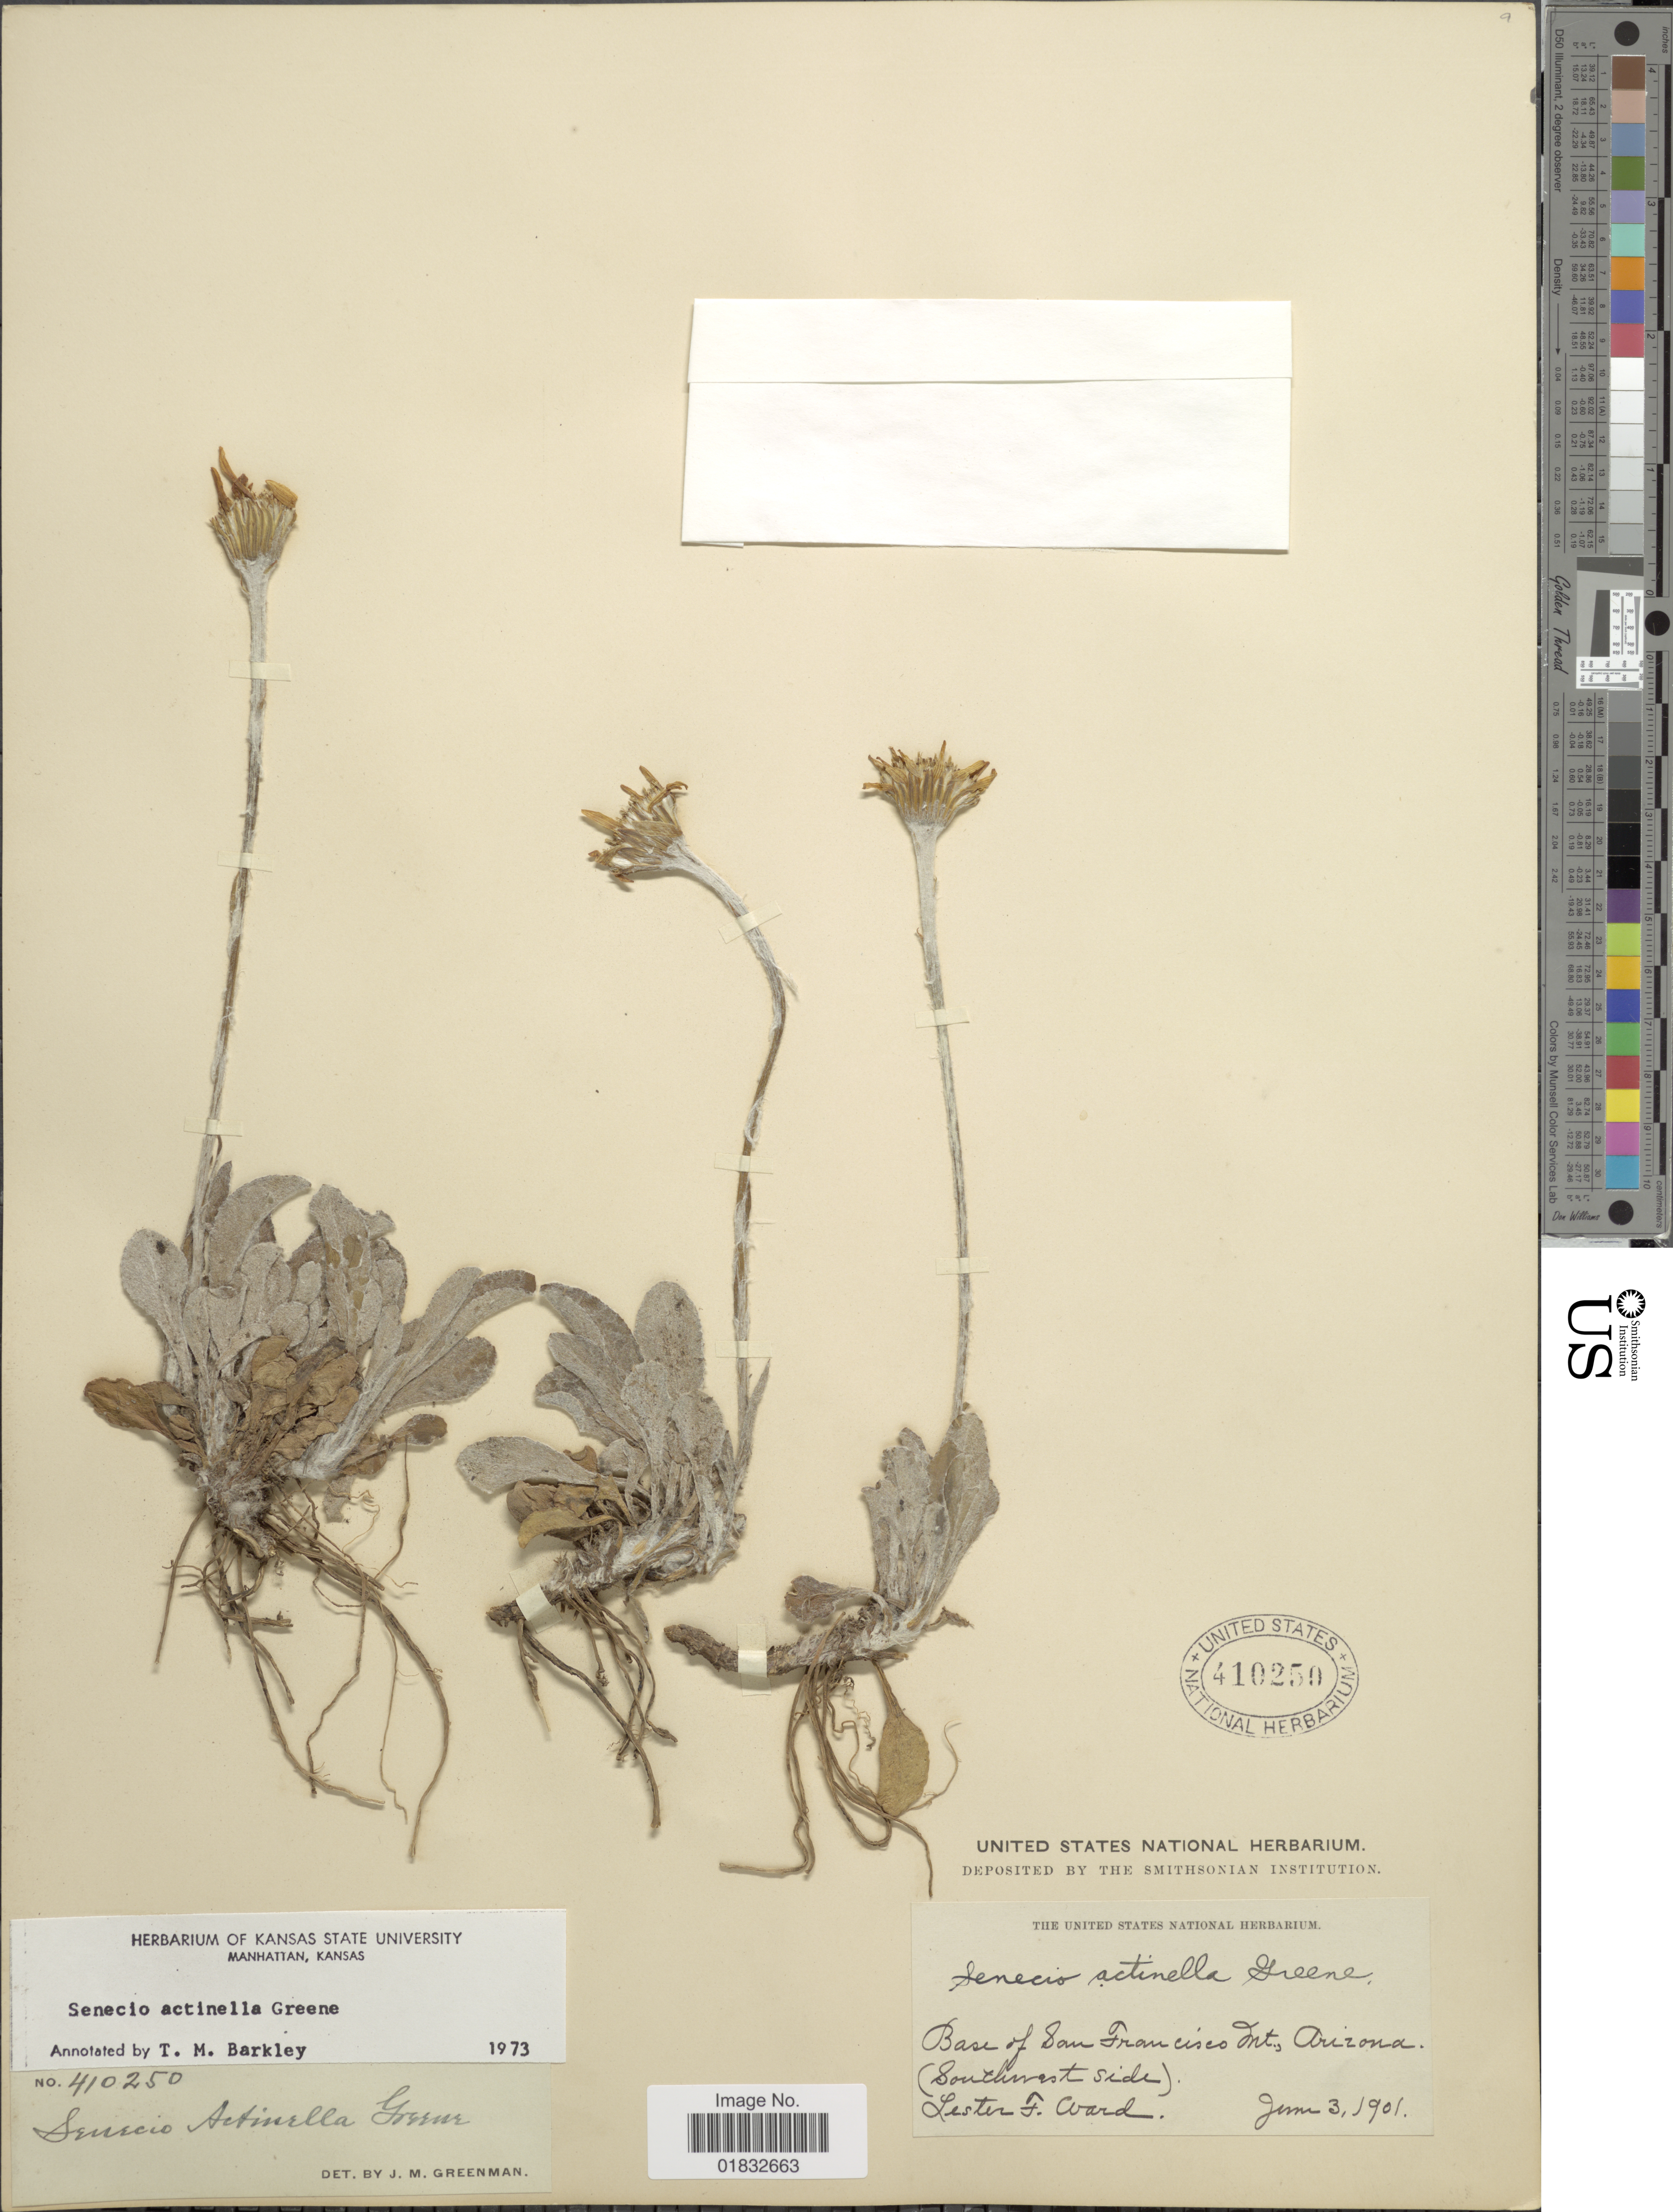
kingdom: Plantae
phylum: Tracheophyta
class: Magnoliopsida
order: Asterales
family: Asteraceae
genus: Senecio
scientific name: Senecio actinella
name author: Greene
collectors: L. F. Ward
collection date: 1901-06-03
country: United States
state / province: Arizona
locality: Base of San Francisco Mt., (Southwest side)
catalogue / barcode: US 410250